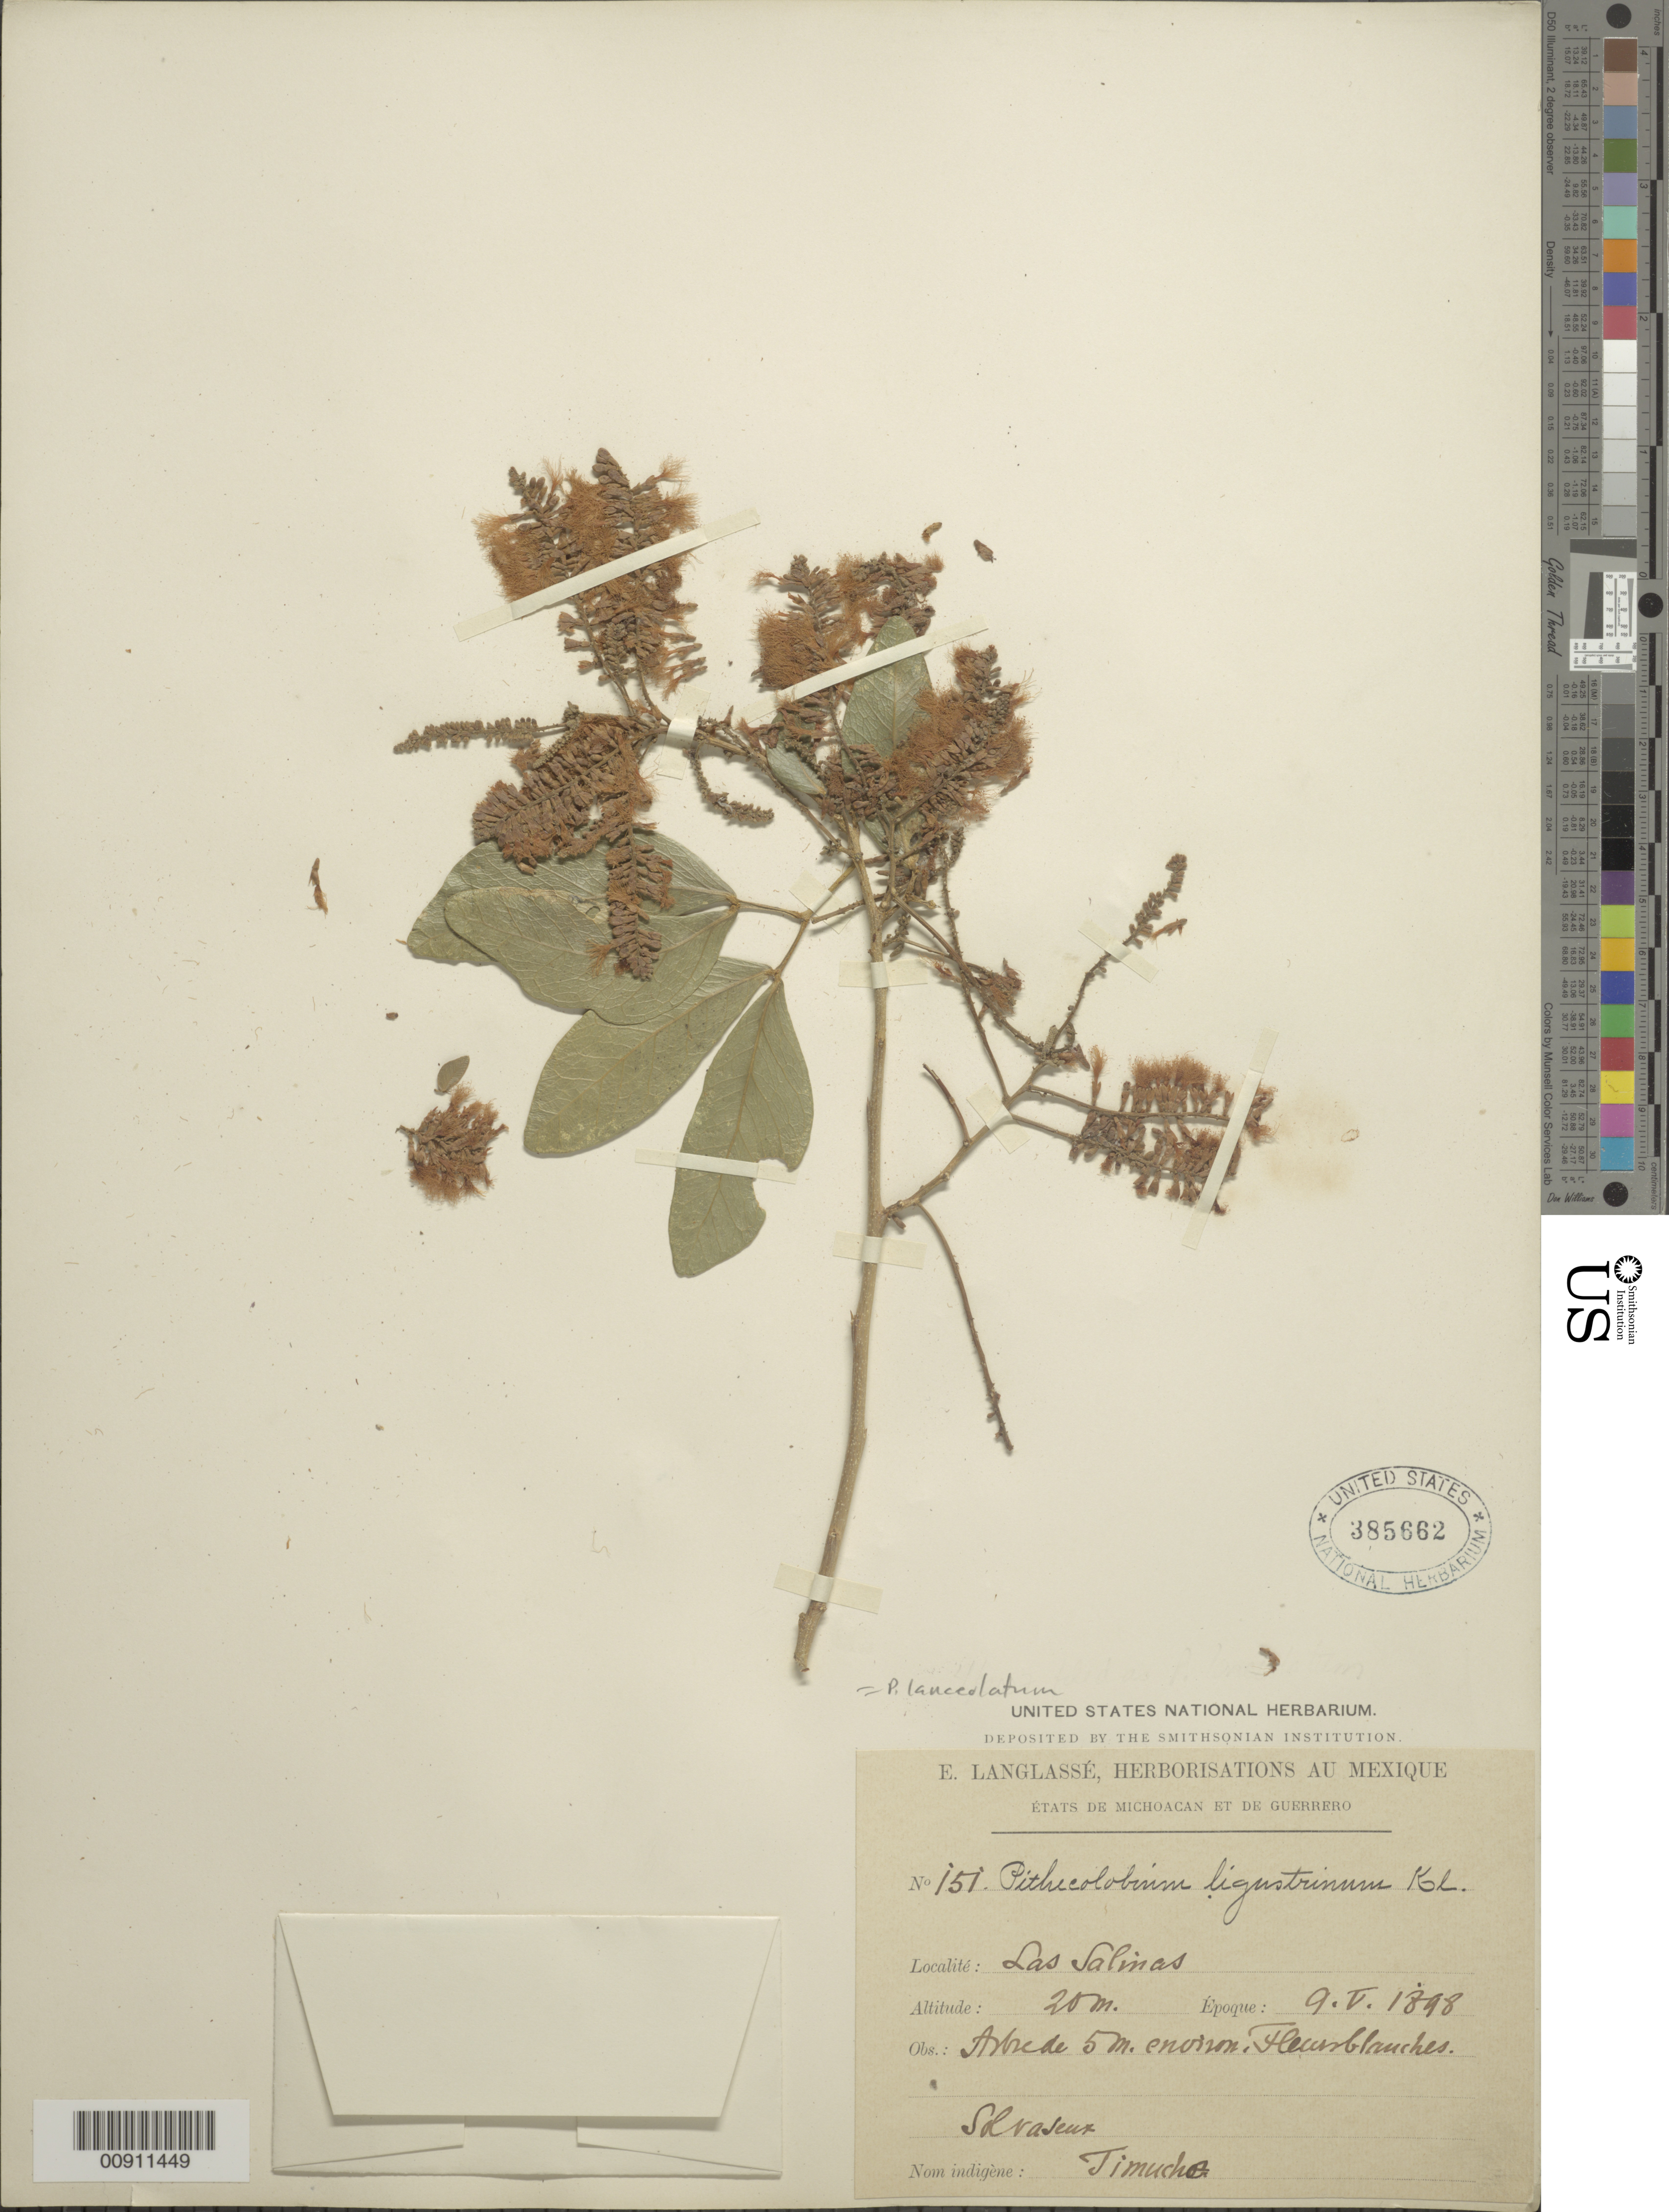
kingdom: Plantae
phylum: Tracheophyta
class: Magnoliopsida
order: Fabales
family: Fabaceae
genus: Pithecellobium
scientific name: Pithecellobium lanceolatum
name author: (Humb. & Bonpl. ex Willd.) Benth.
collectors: E. Langlassé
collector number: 151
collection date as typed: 09 May 1898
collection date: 1898-05-09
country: Mexico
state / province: Guerrero / Michoacán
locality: Las Salinas. États de Michoacán et de Guerrero.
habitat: Sol vaseux.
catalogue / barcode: US 385662